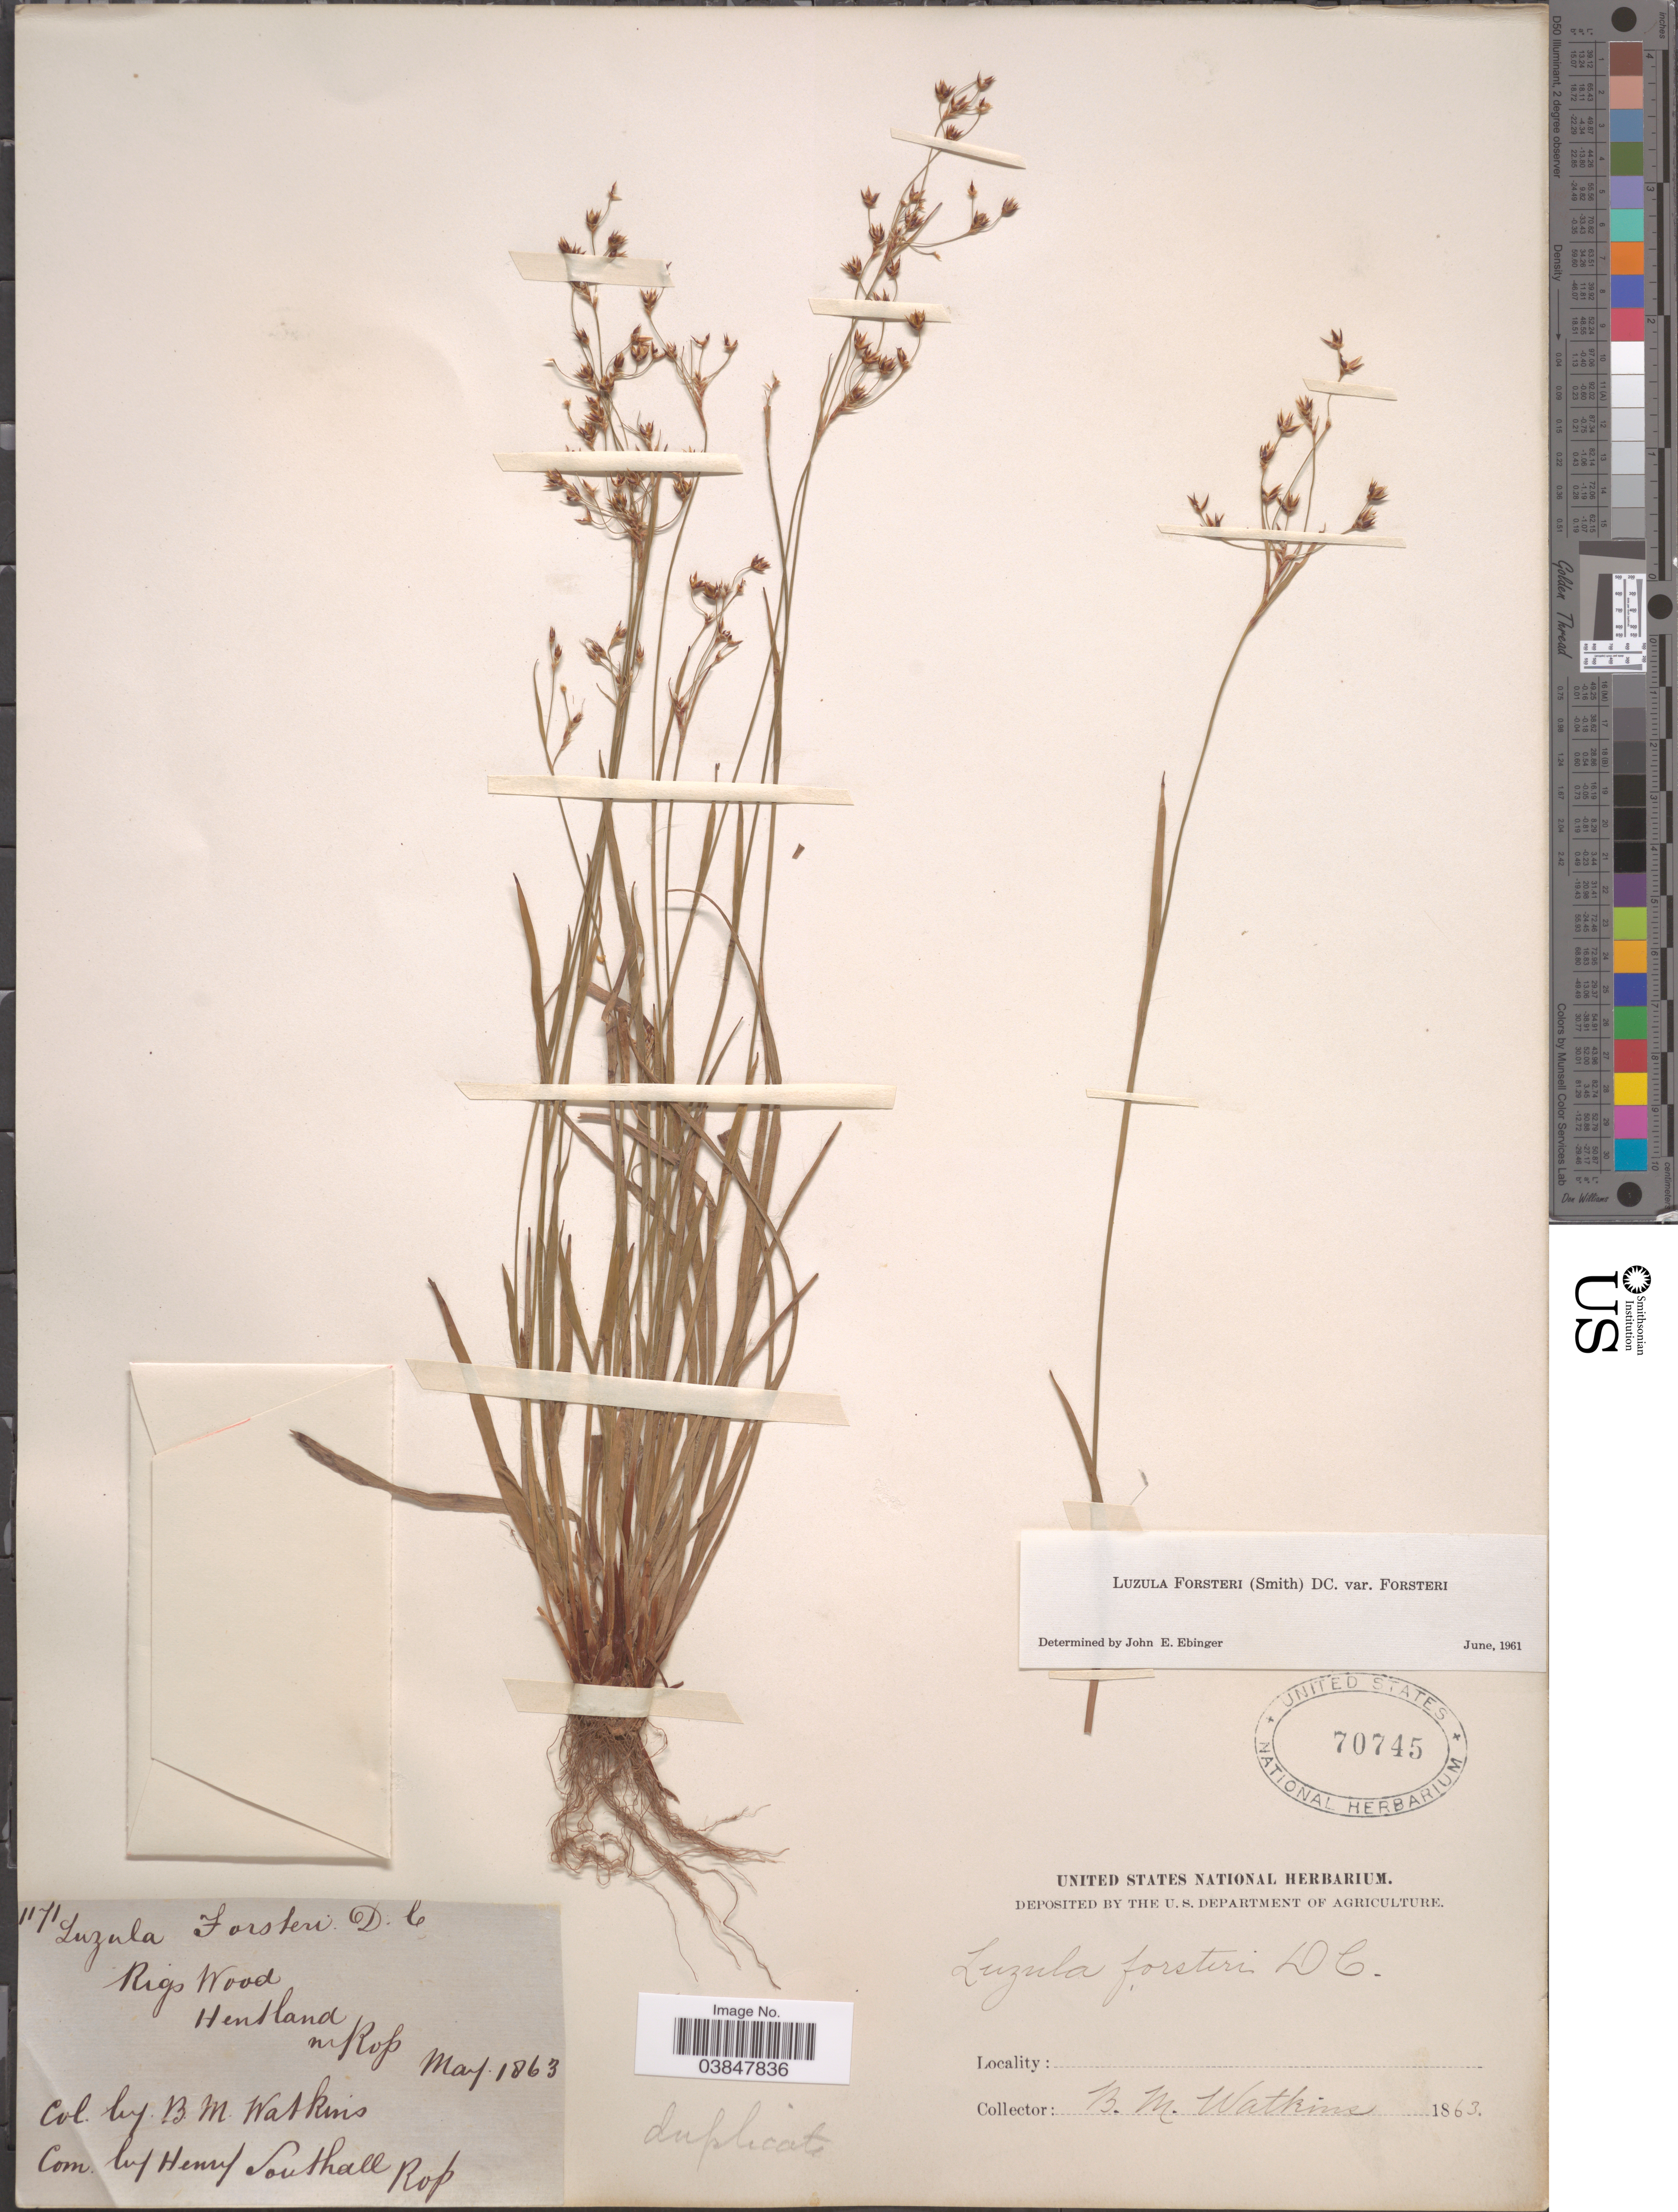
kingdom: Plantae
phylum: Tracheophyta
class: Liliopsida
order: Poales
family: Juncaceae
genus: Luzula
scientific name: Luzula forsteri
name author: (Sm.) DC.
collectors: B. Watkins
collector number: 1171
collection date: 1863-05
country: United Kingdom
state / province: England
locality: Rigs Wood Hentland nr Ross.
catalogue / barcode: US 70745